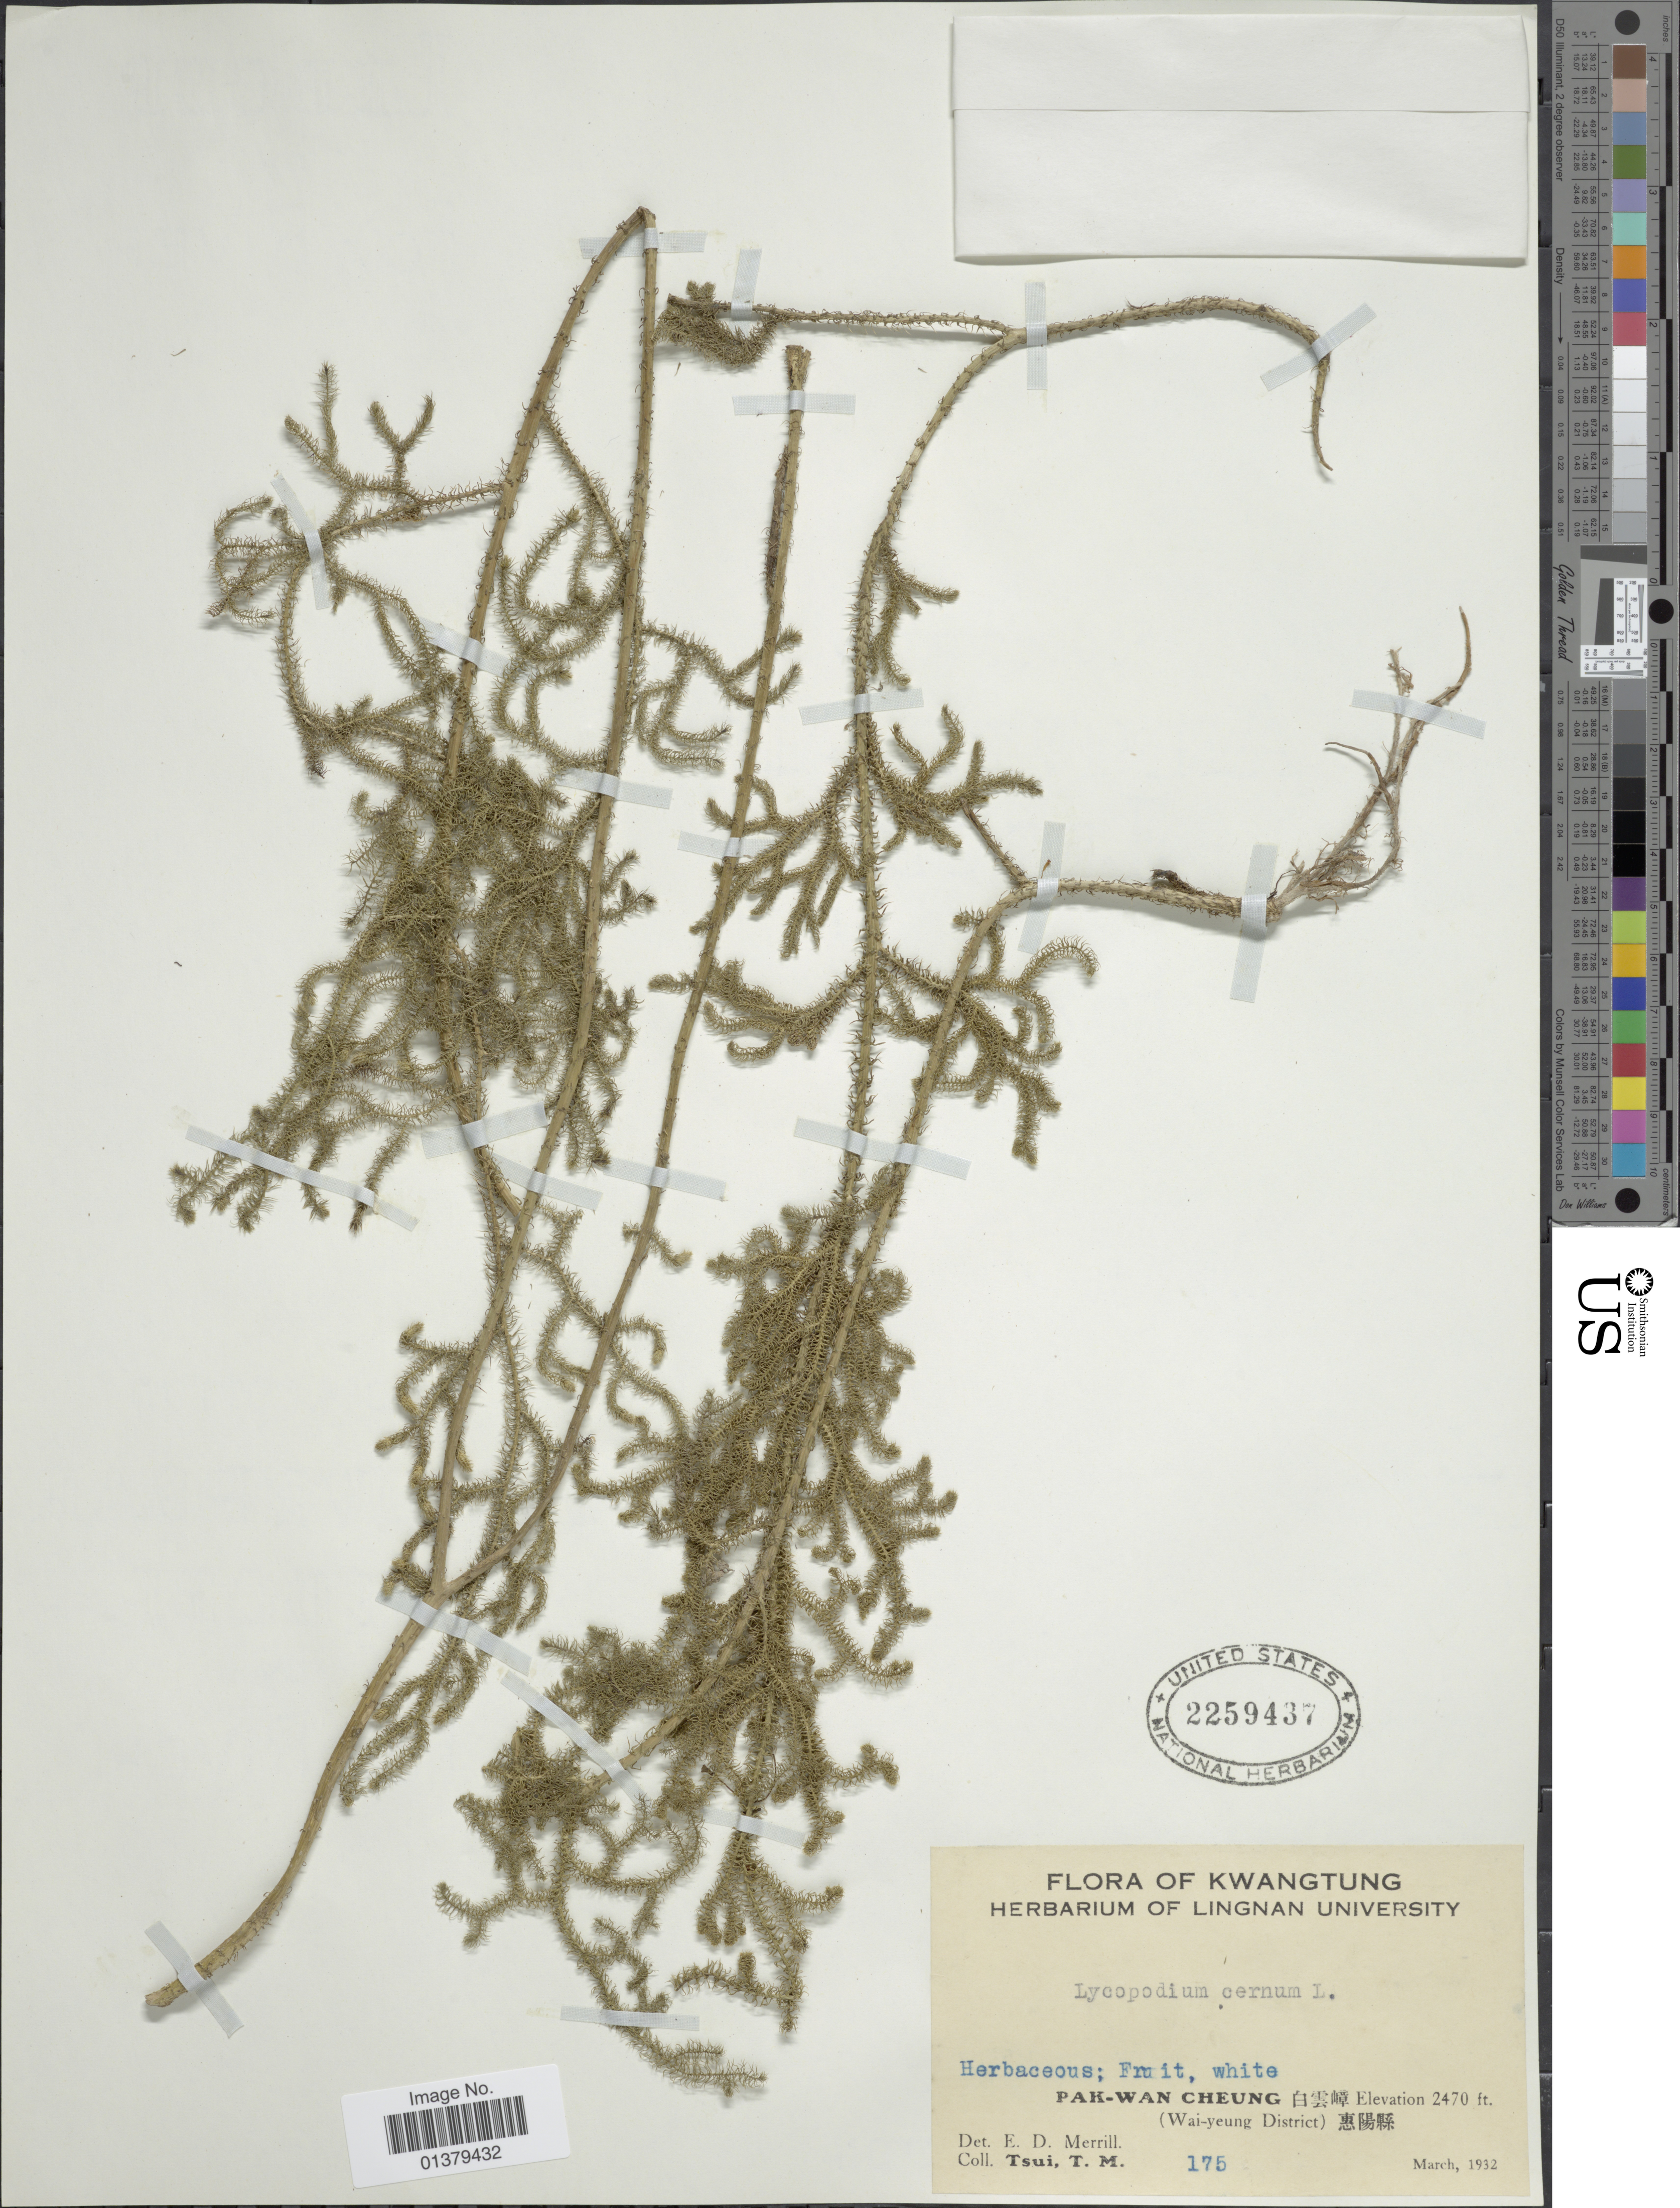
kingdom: Plantae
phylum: Tracheophyta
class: Lycopodiopsida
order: Lycopodiales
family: Lycopodiaceae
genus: Palhinhaea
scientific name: Palhinhaea cernua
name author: (L.) Vasc. & Franco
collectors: T. Tsui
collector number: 175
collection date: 1932-03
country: China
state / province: Guangdong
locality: Kwangtung, Pak-Wan Cheung X, (Wai-yeung District)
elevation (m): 753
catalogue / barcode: US 2259437